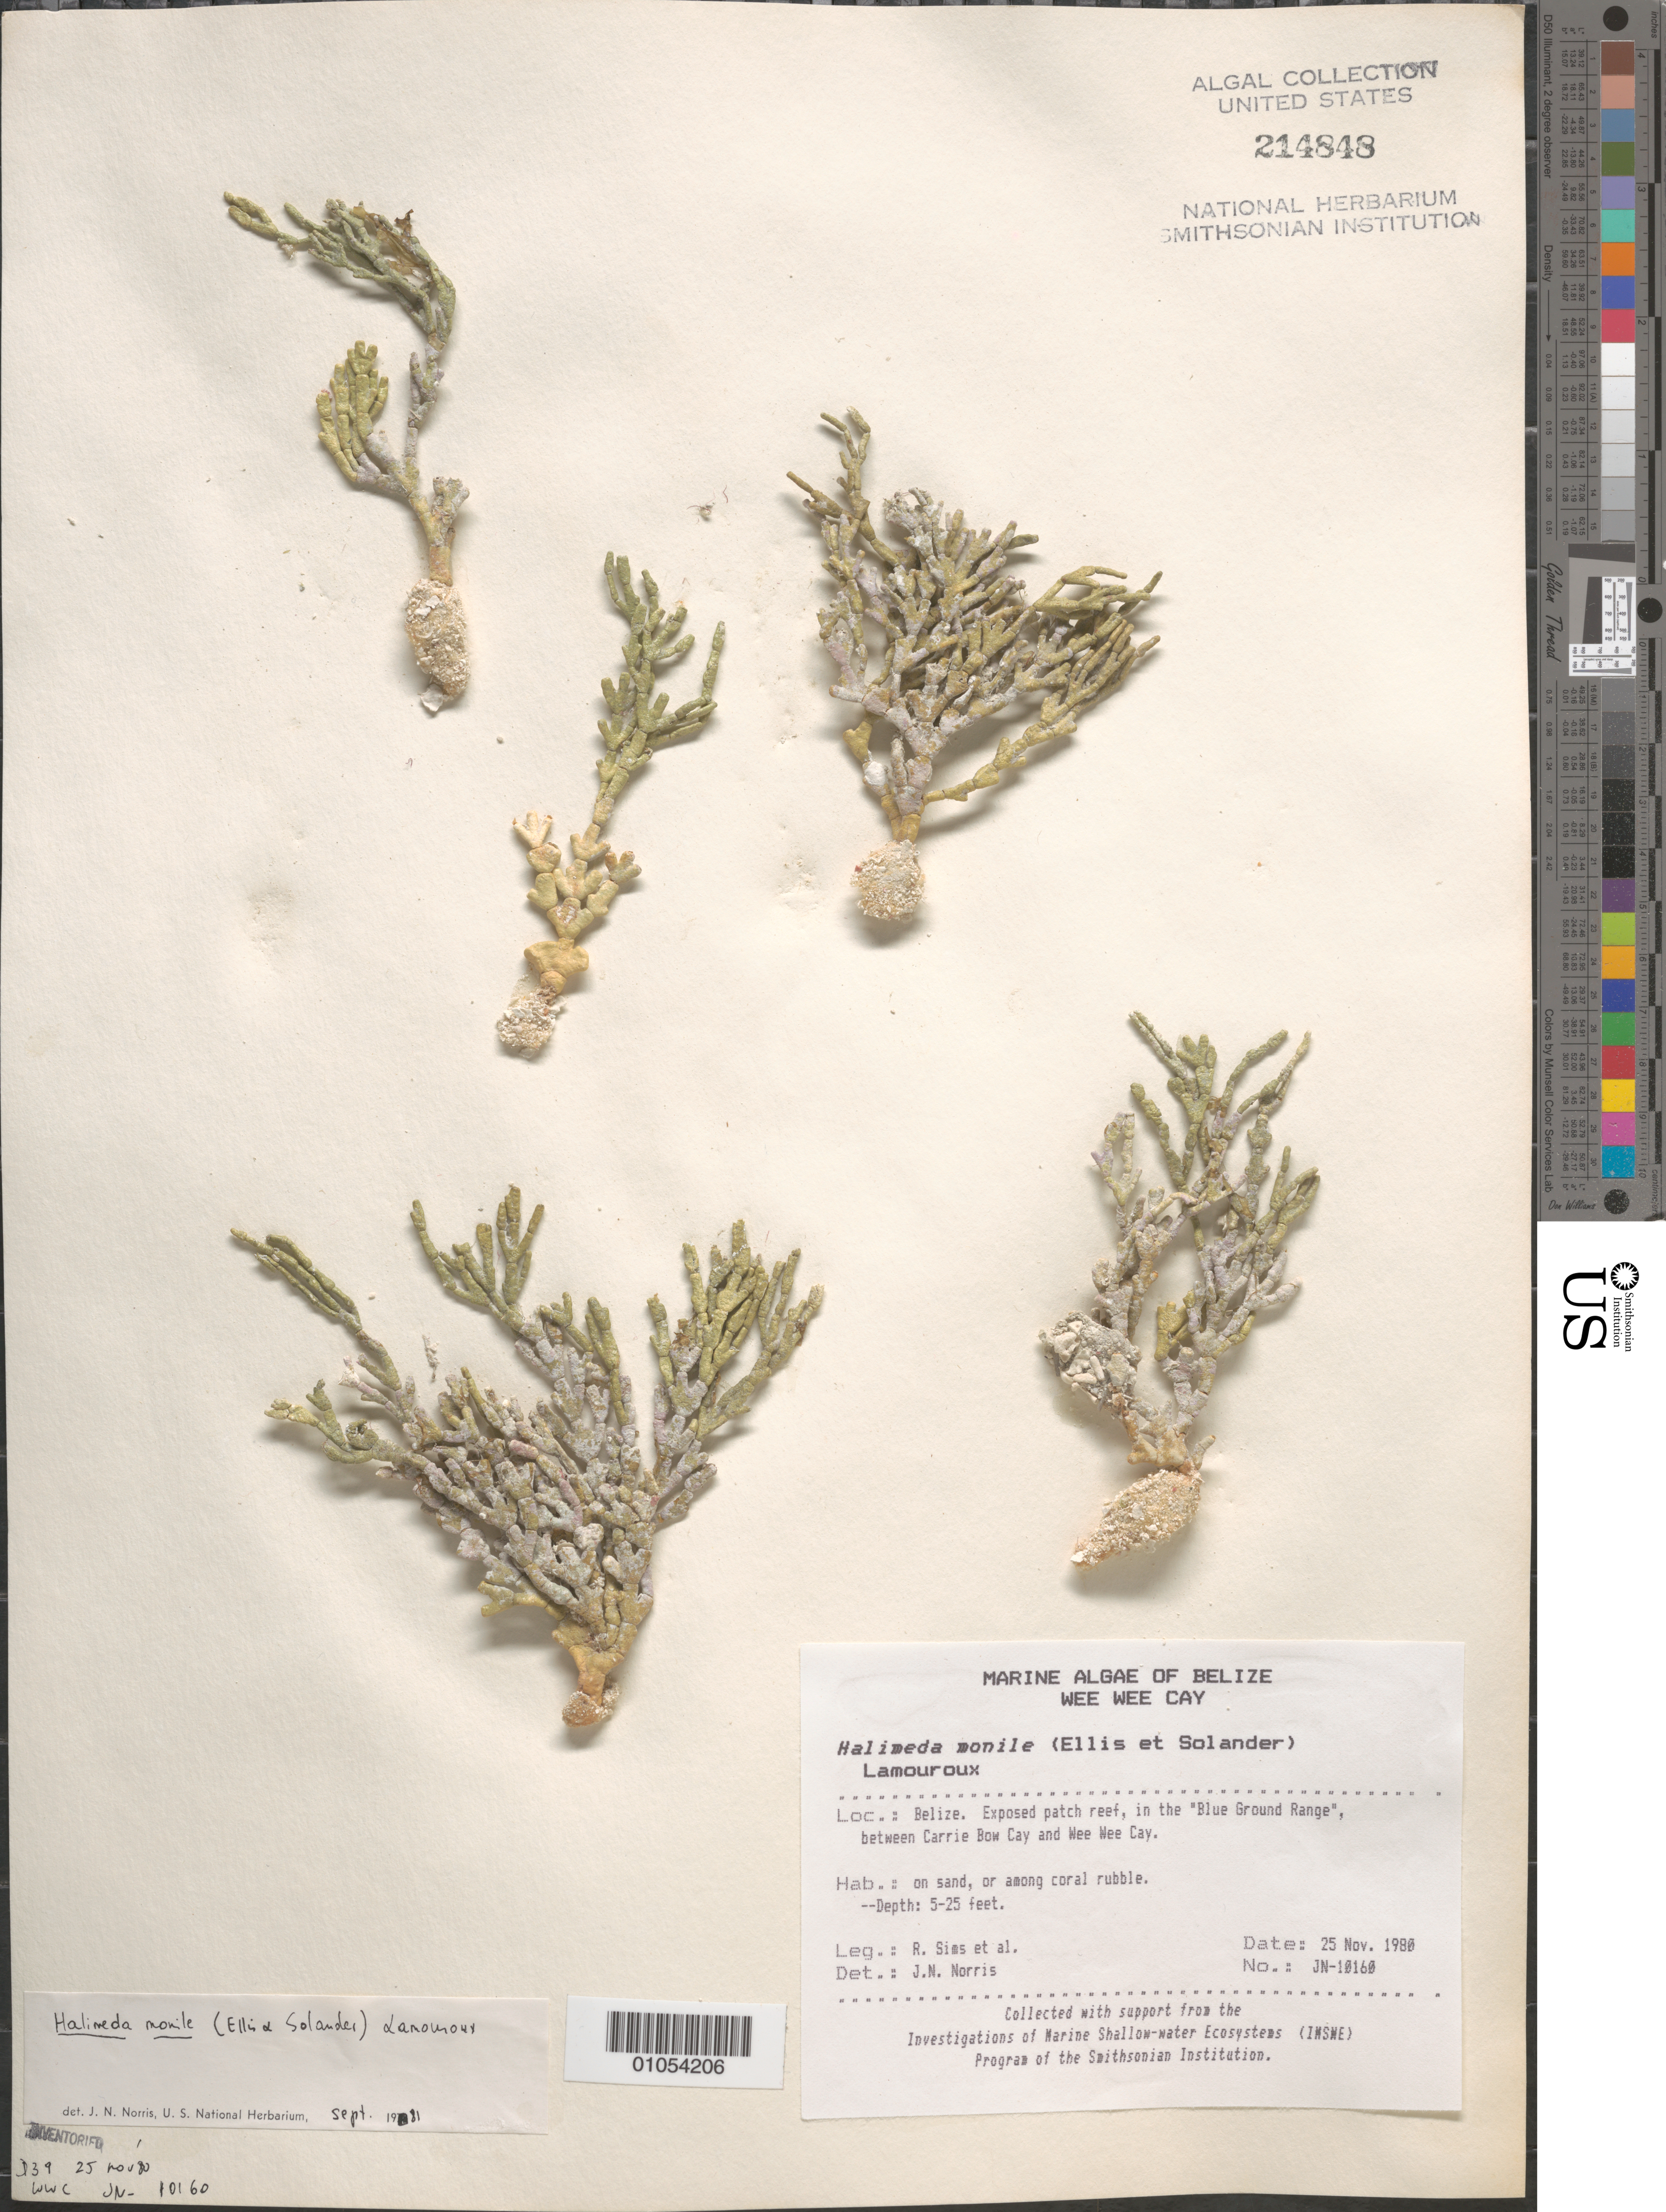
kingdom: Plantae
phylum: Chlorophyta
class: Ulvophyceae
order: Bryopsidales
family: Halimedaceae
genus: Halimeda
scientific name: Halimeda monile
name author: (J. Ellis & Sol.) J.V.Lamouroux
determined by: Norris, James N.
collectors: R. H. Sims, P. R. Taylor, M. M. Littler & K. E. Bucher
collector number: JN-10160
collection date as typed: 25 Nov 1980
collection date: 1980-11-25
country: Belize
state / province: Stann Creek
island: Wee Wee Cay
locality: Blue Ground Range between Carrie Bow Cay and Wee Wee Cay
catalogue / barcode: US 214848